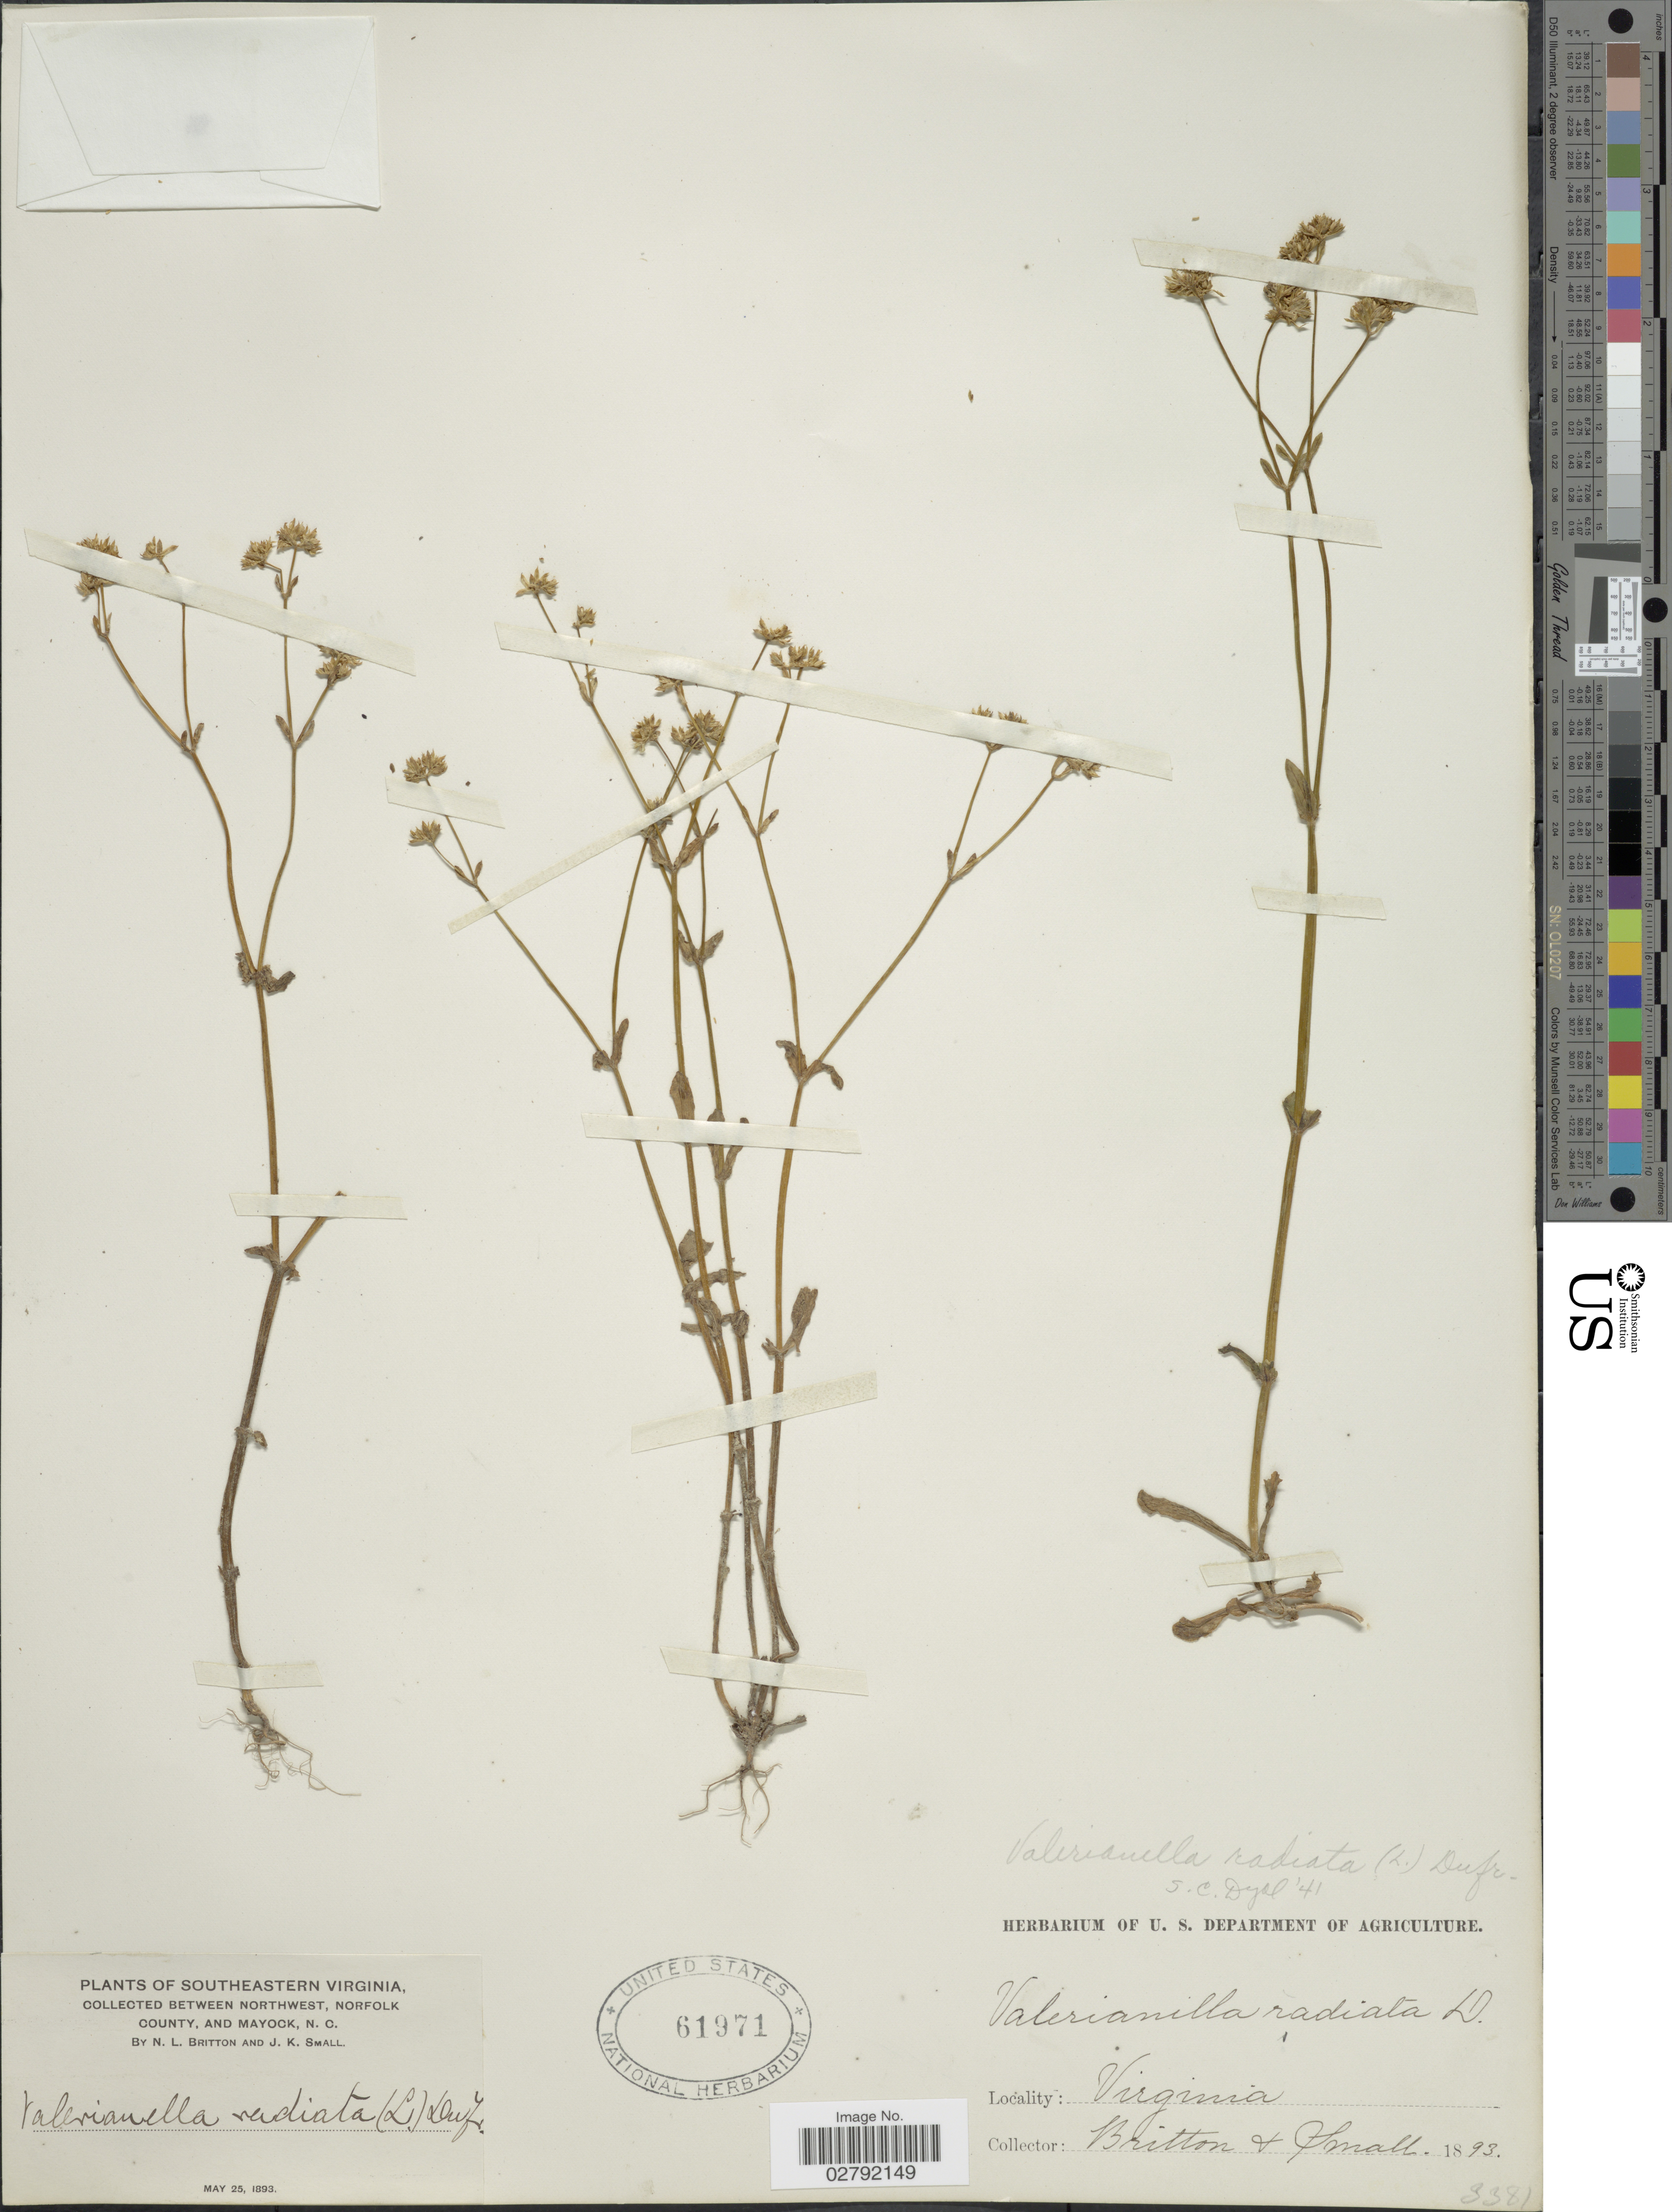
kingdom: Plantae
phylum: Tracheophyta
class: Magnoliopsida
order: Dipsacales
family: Caprifoliaceae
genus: Valerianella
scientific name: Valerianella radiata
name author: (L.) Dufr.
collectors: N. Britton & J. K. Small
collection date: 1893-05-25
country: United States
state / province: Virginia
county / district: Brunswick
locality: Southeastern Virginia, between Northwest, Norfolk County, and Mayock, N.C.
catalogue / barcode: US 61971